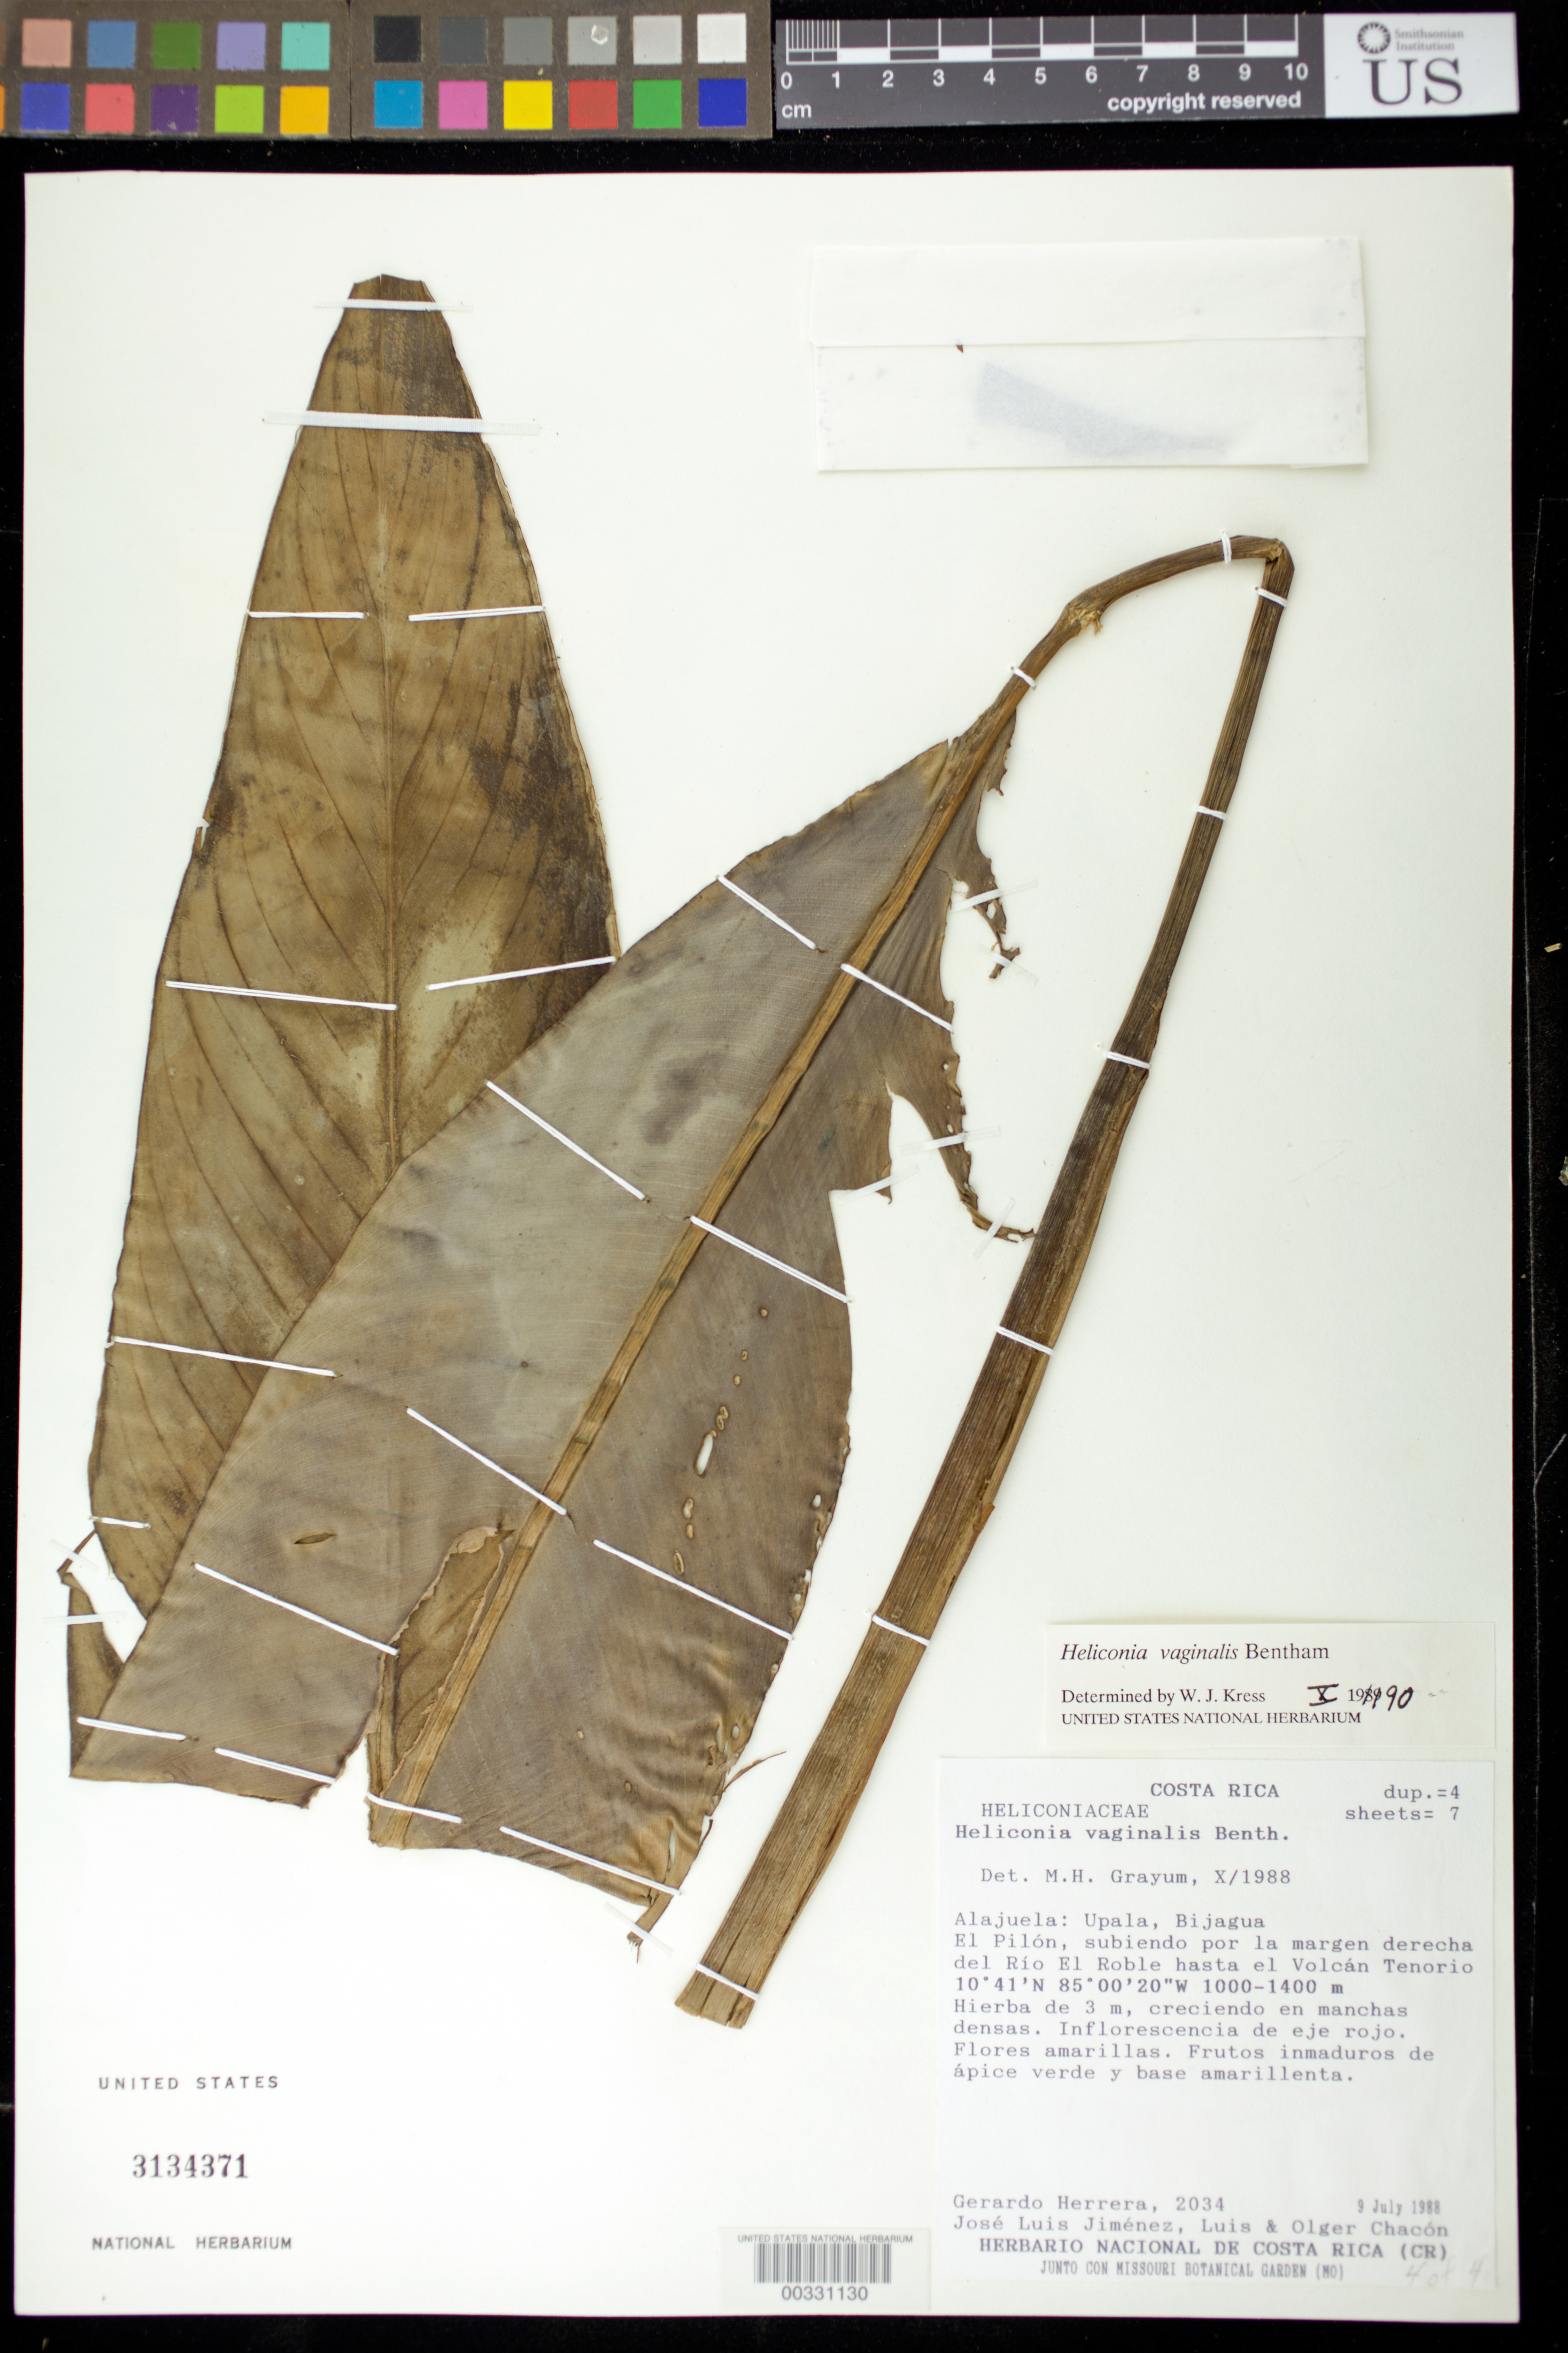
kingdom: Plantae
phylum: Tracheophyta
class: Liliopsida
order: Zingiberales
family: Heliconiaceae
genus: Heliconia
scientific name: Heliconia vaginalis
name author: Benth.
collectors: G. Herrera Ch., J. L. Jimenez, L. Chacon & O. Chacon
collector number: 2034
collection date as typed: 09 Jul 1988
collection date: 1988-07-09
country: Costa Rica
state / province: Alajuela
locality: Upala, Bijagua, El Pilon, ... by right bank of Rio El Roble up to Volcan Tenorio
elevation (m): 1000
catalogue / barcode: US 3134371